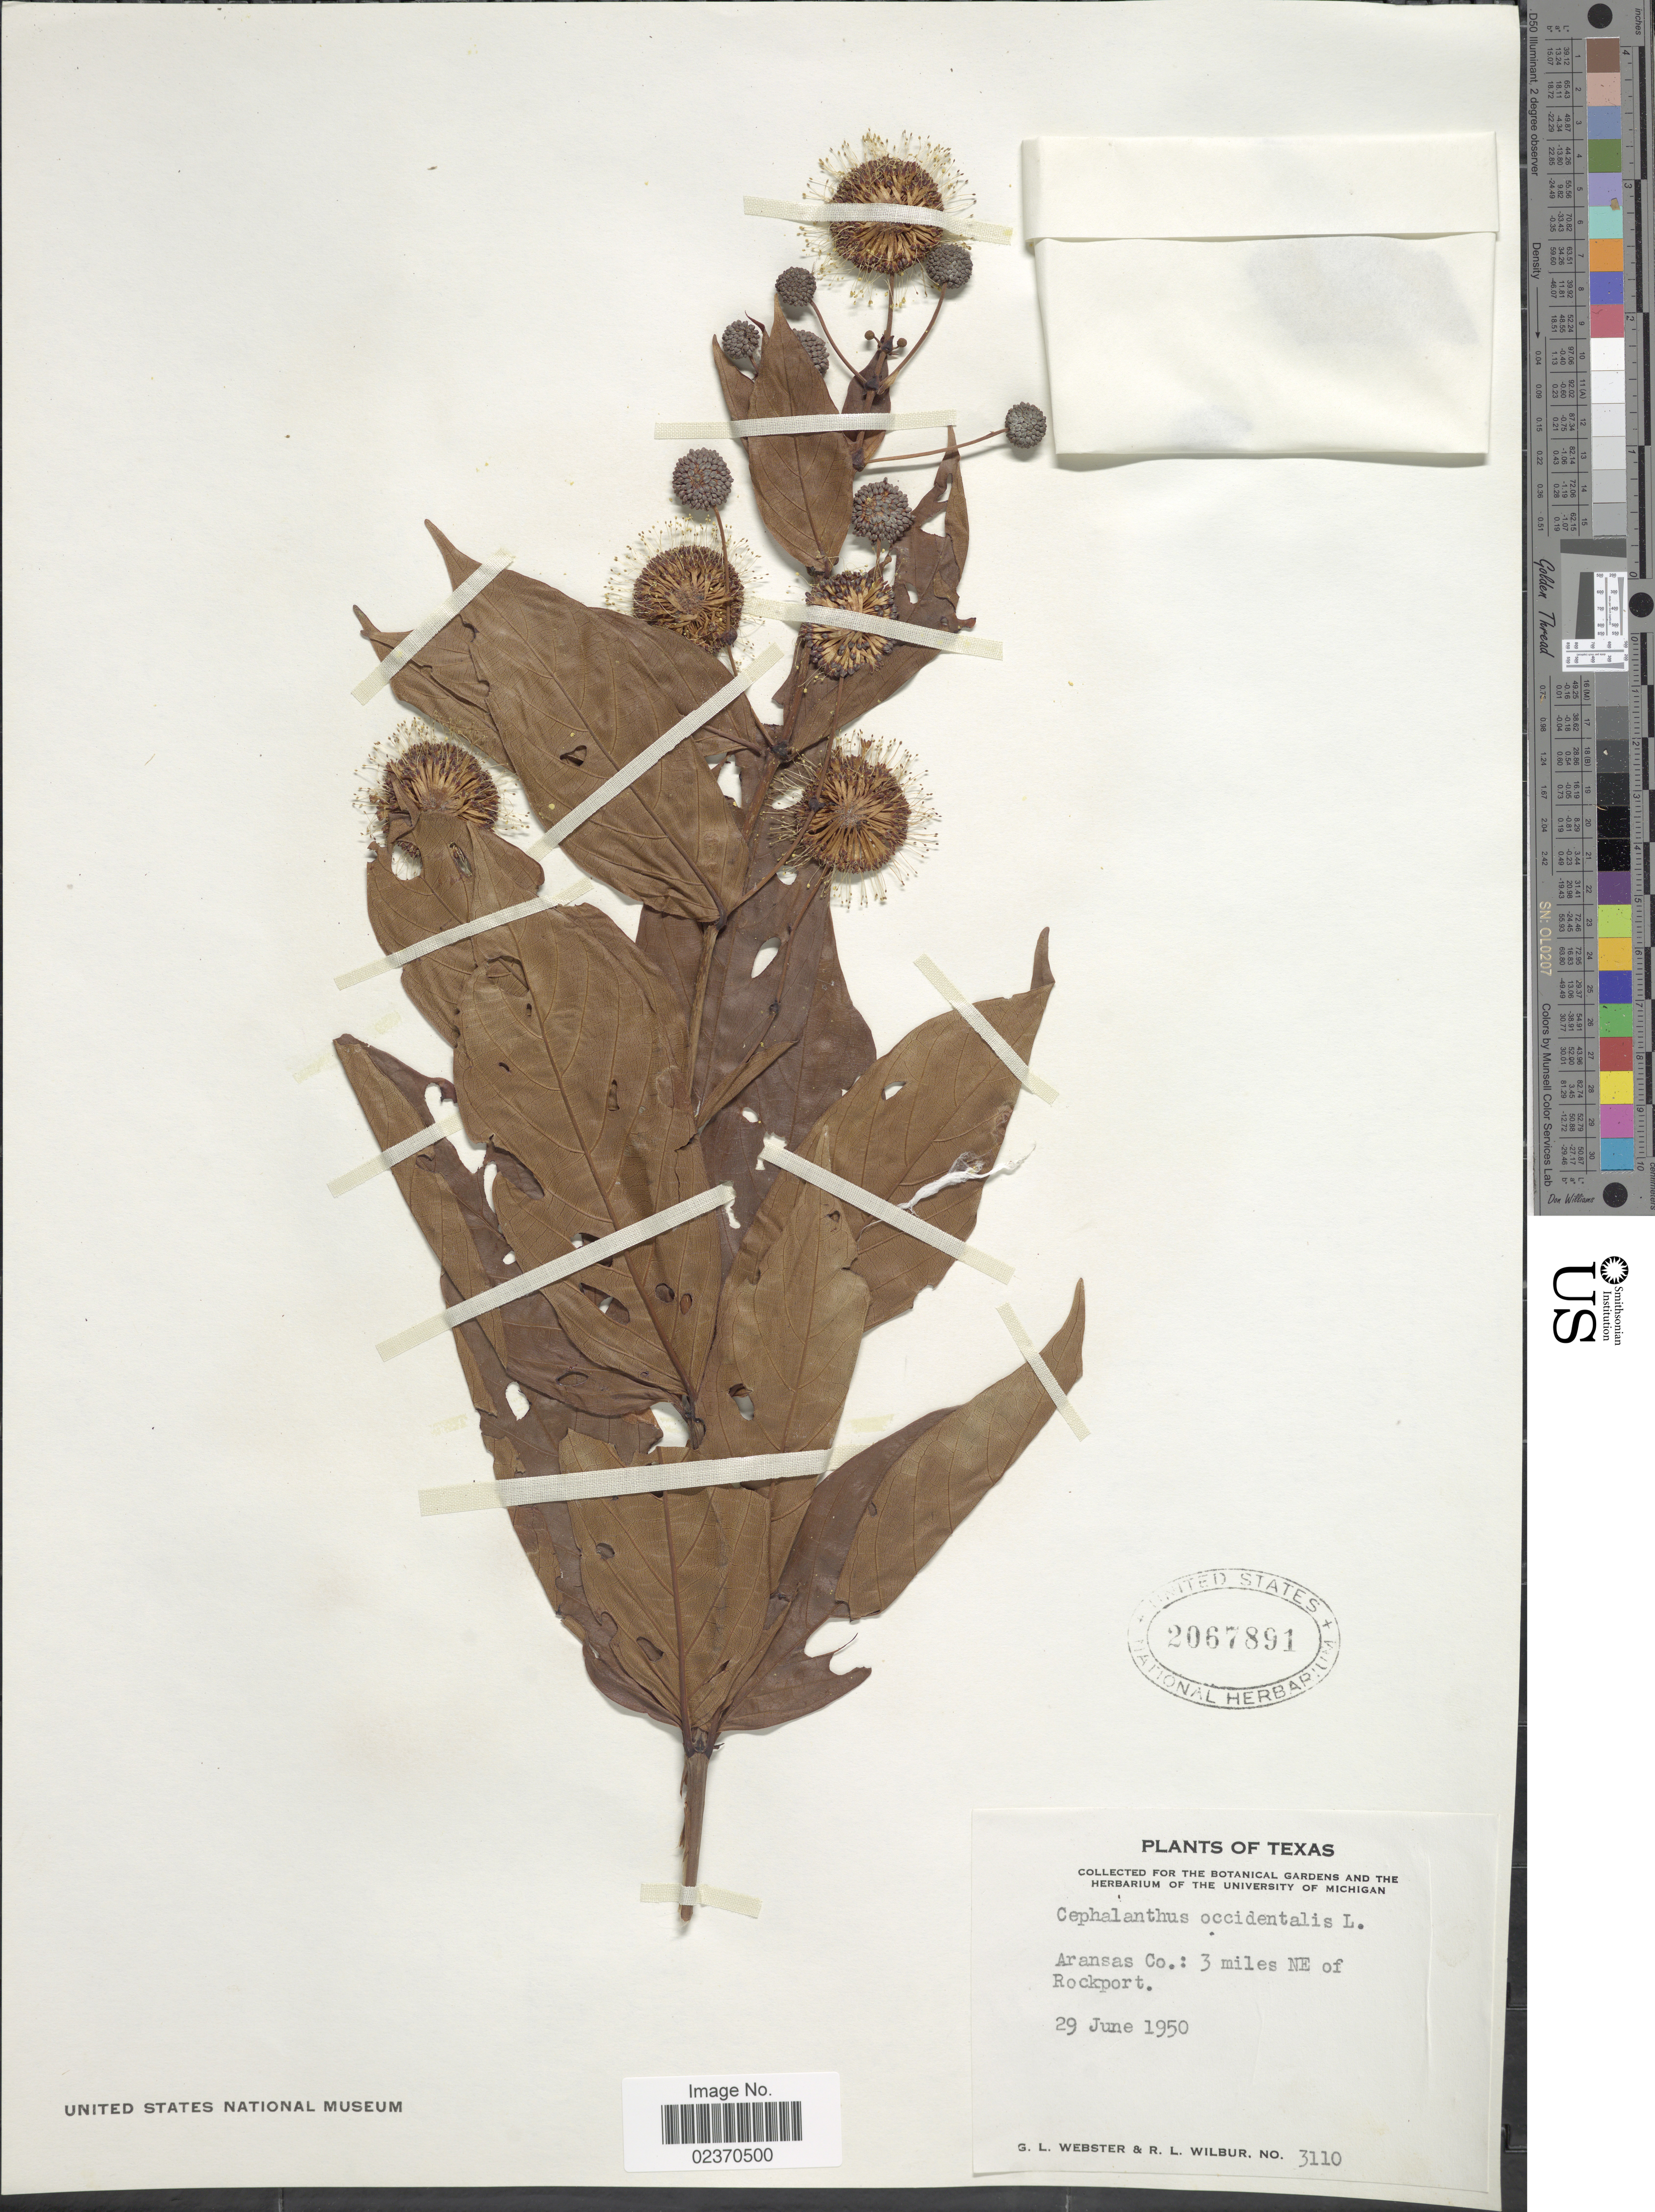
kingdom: Plantae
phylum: Tracheophyta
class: Magnoliopsida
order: Gentianales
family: Rubiaceae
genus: Cephalanthus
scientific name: Cephalanthus occidentalis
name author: L.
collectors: G. L. Webster & R. L. Wilbur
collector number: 3110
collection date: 1950-06-29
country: United States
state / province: Texas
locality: Aransas Co.: 3 miles NE of Rockport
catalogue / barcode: US 2067891